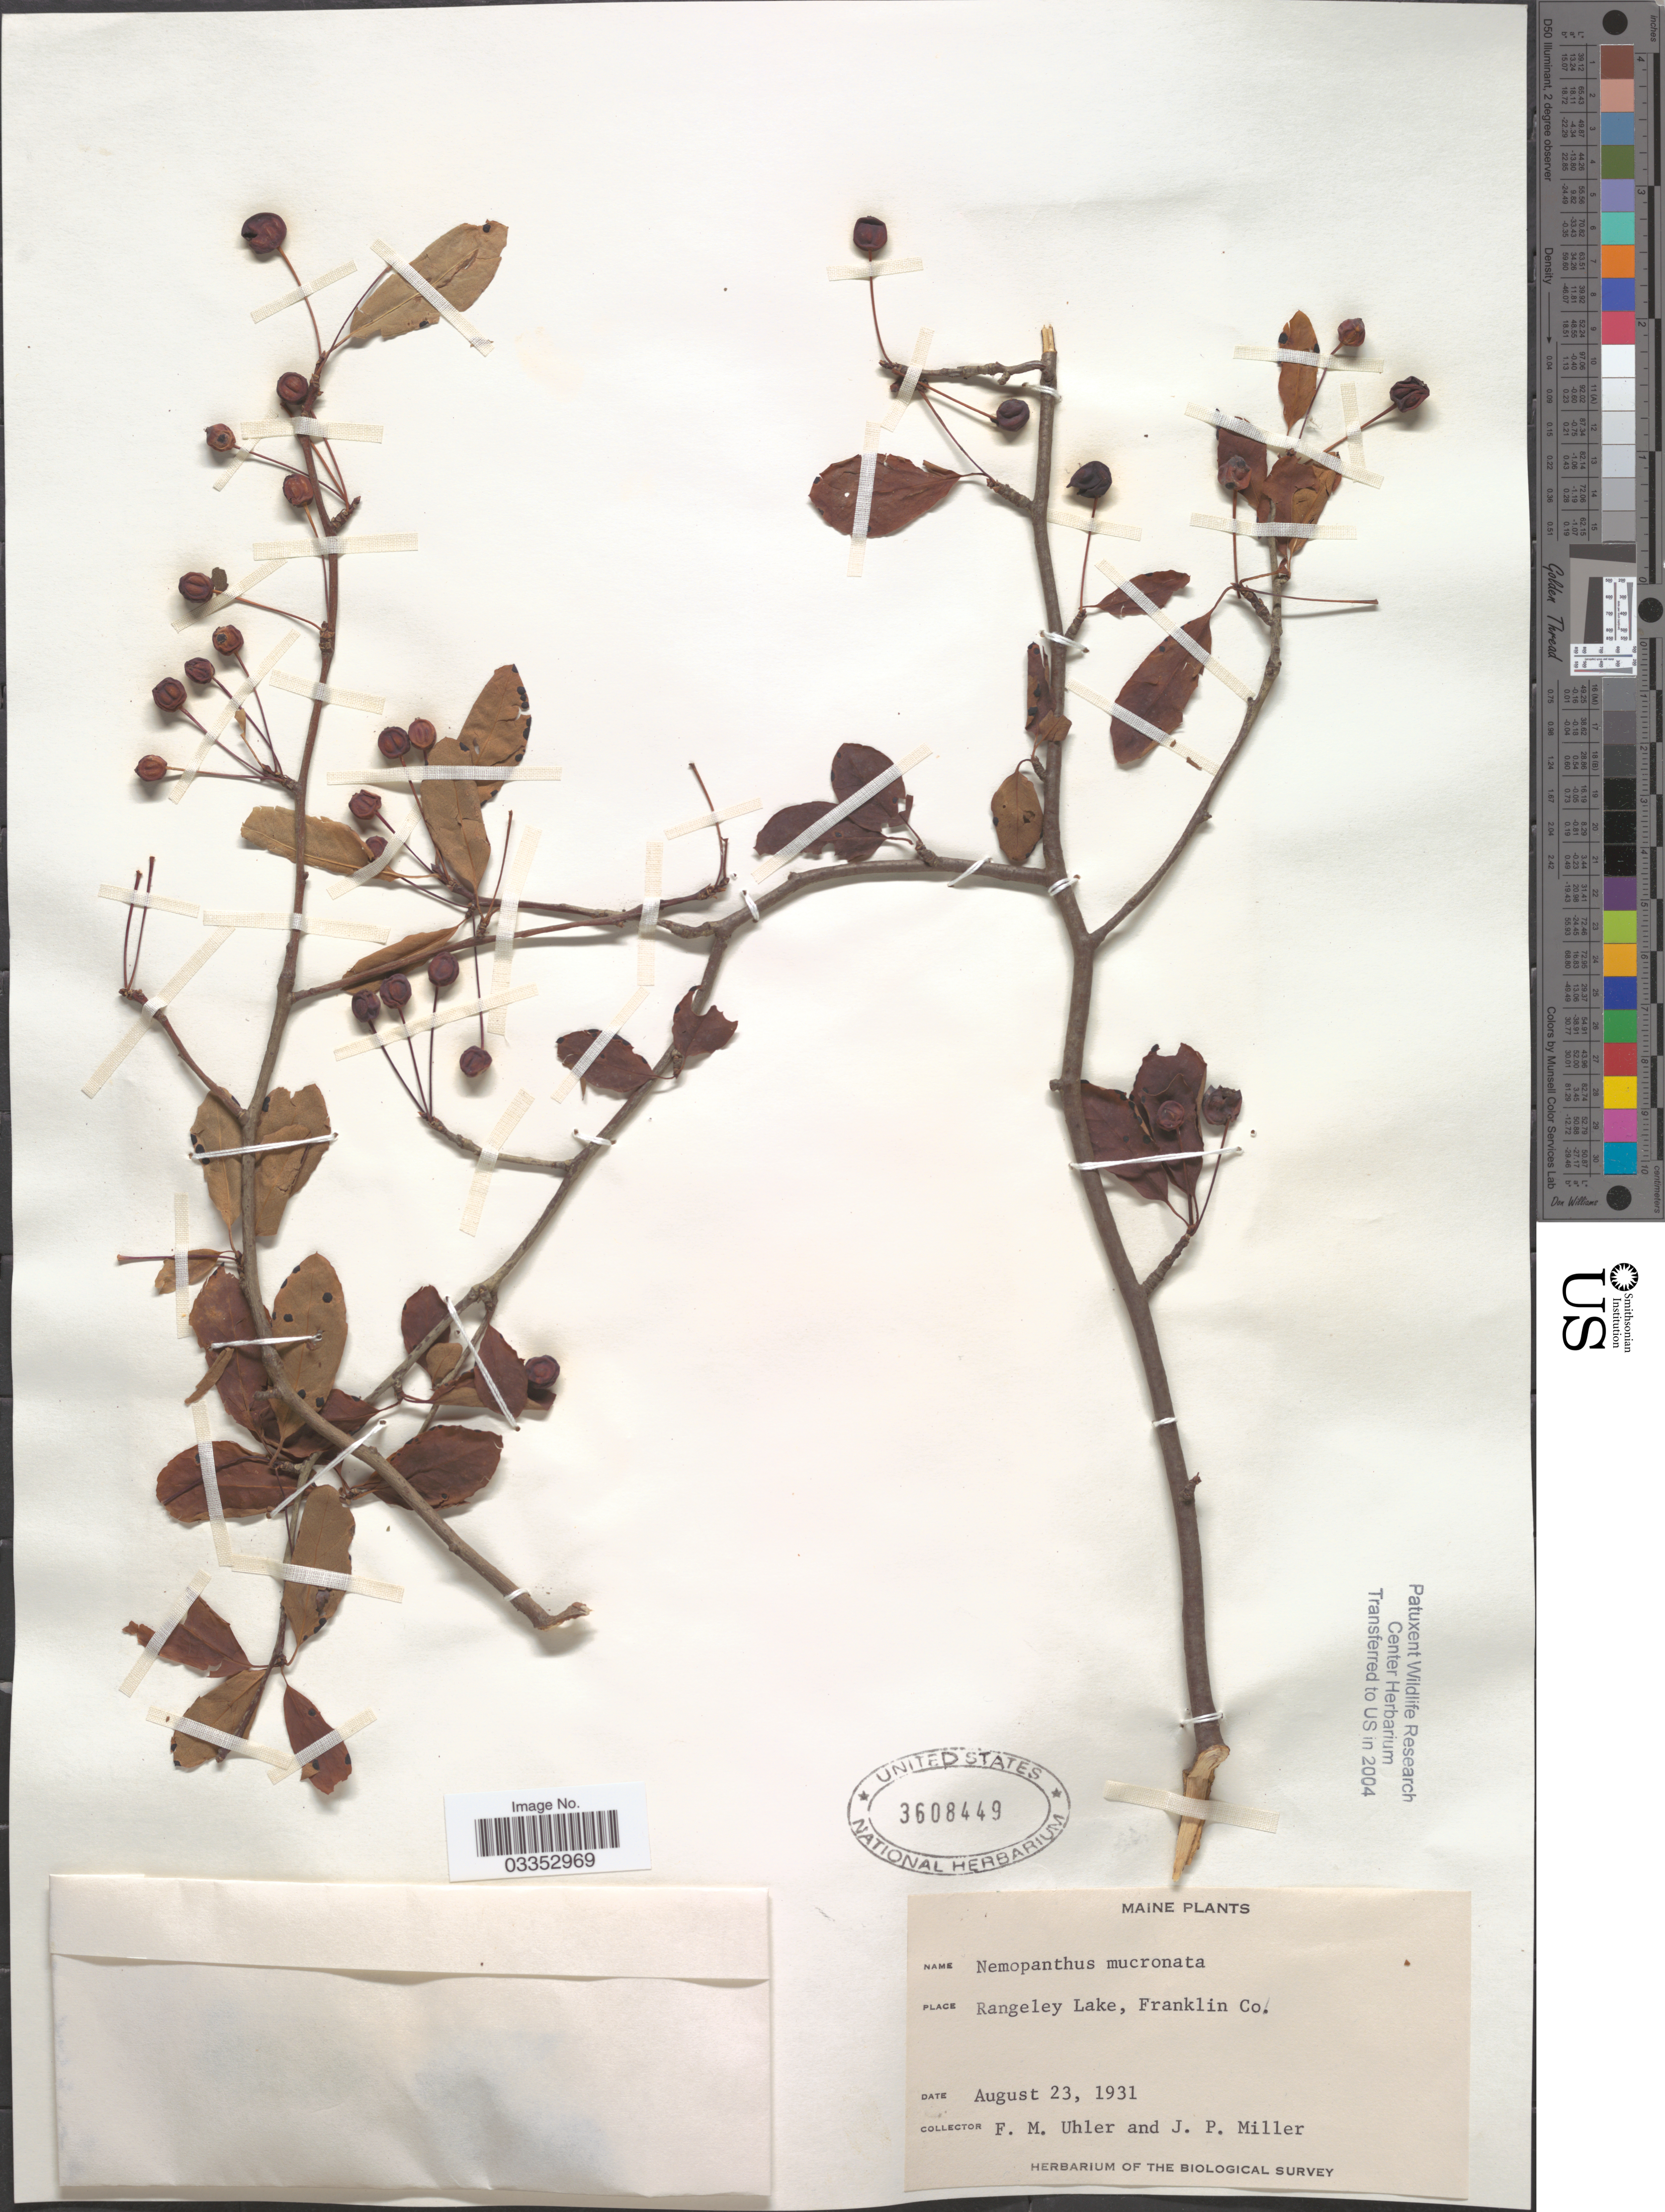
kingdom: Plantae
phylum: Tracheophyta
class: Magnoliopsida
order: Aquifoliales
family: Aquifoliaceae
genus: Nemopanthus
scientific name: Nemopanthus mucronatus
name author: (L.) Trel.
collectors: F. M. Uhler & J. P. Miller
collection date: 1931-08-23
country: United States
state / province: Maine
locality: Rangeley Lake, Franklin Co.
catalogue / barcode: US 3608449